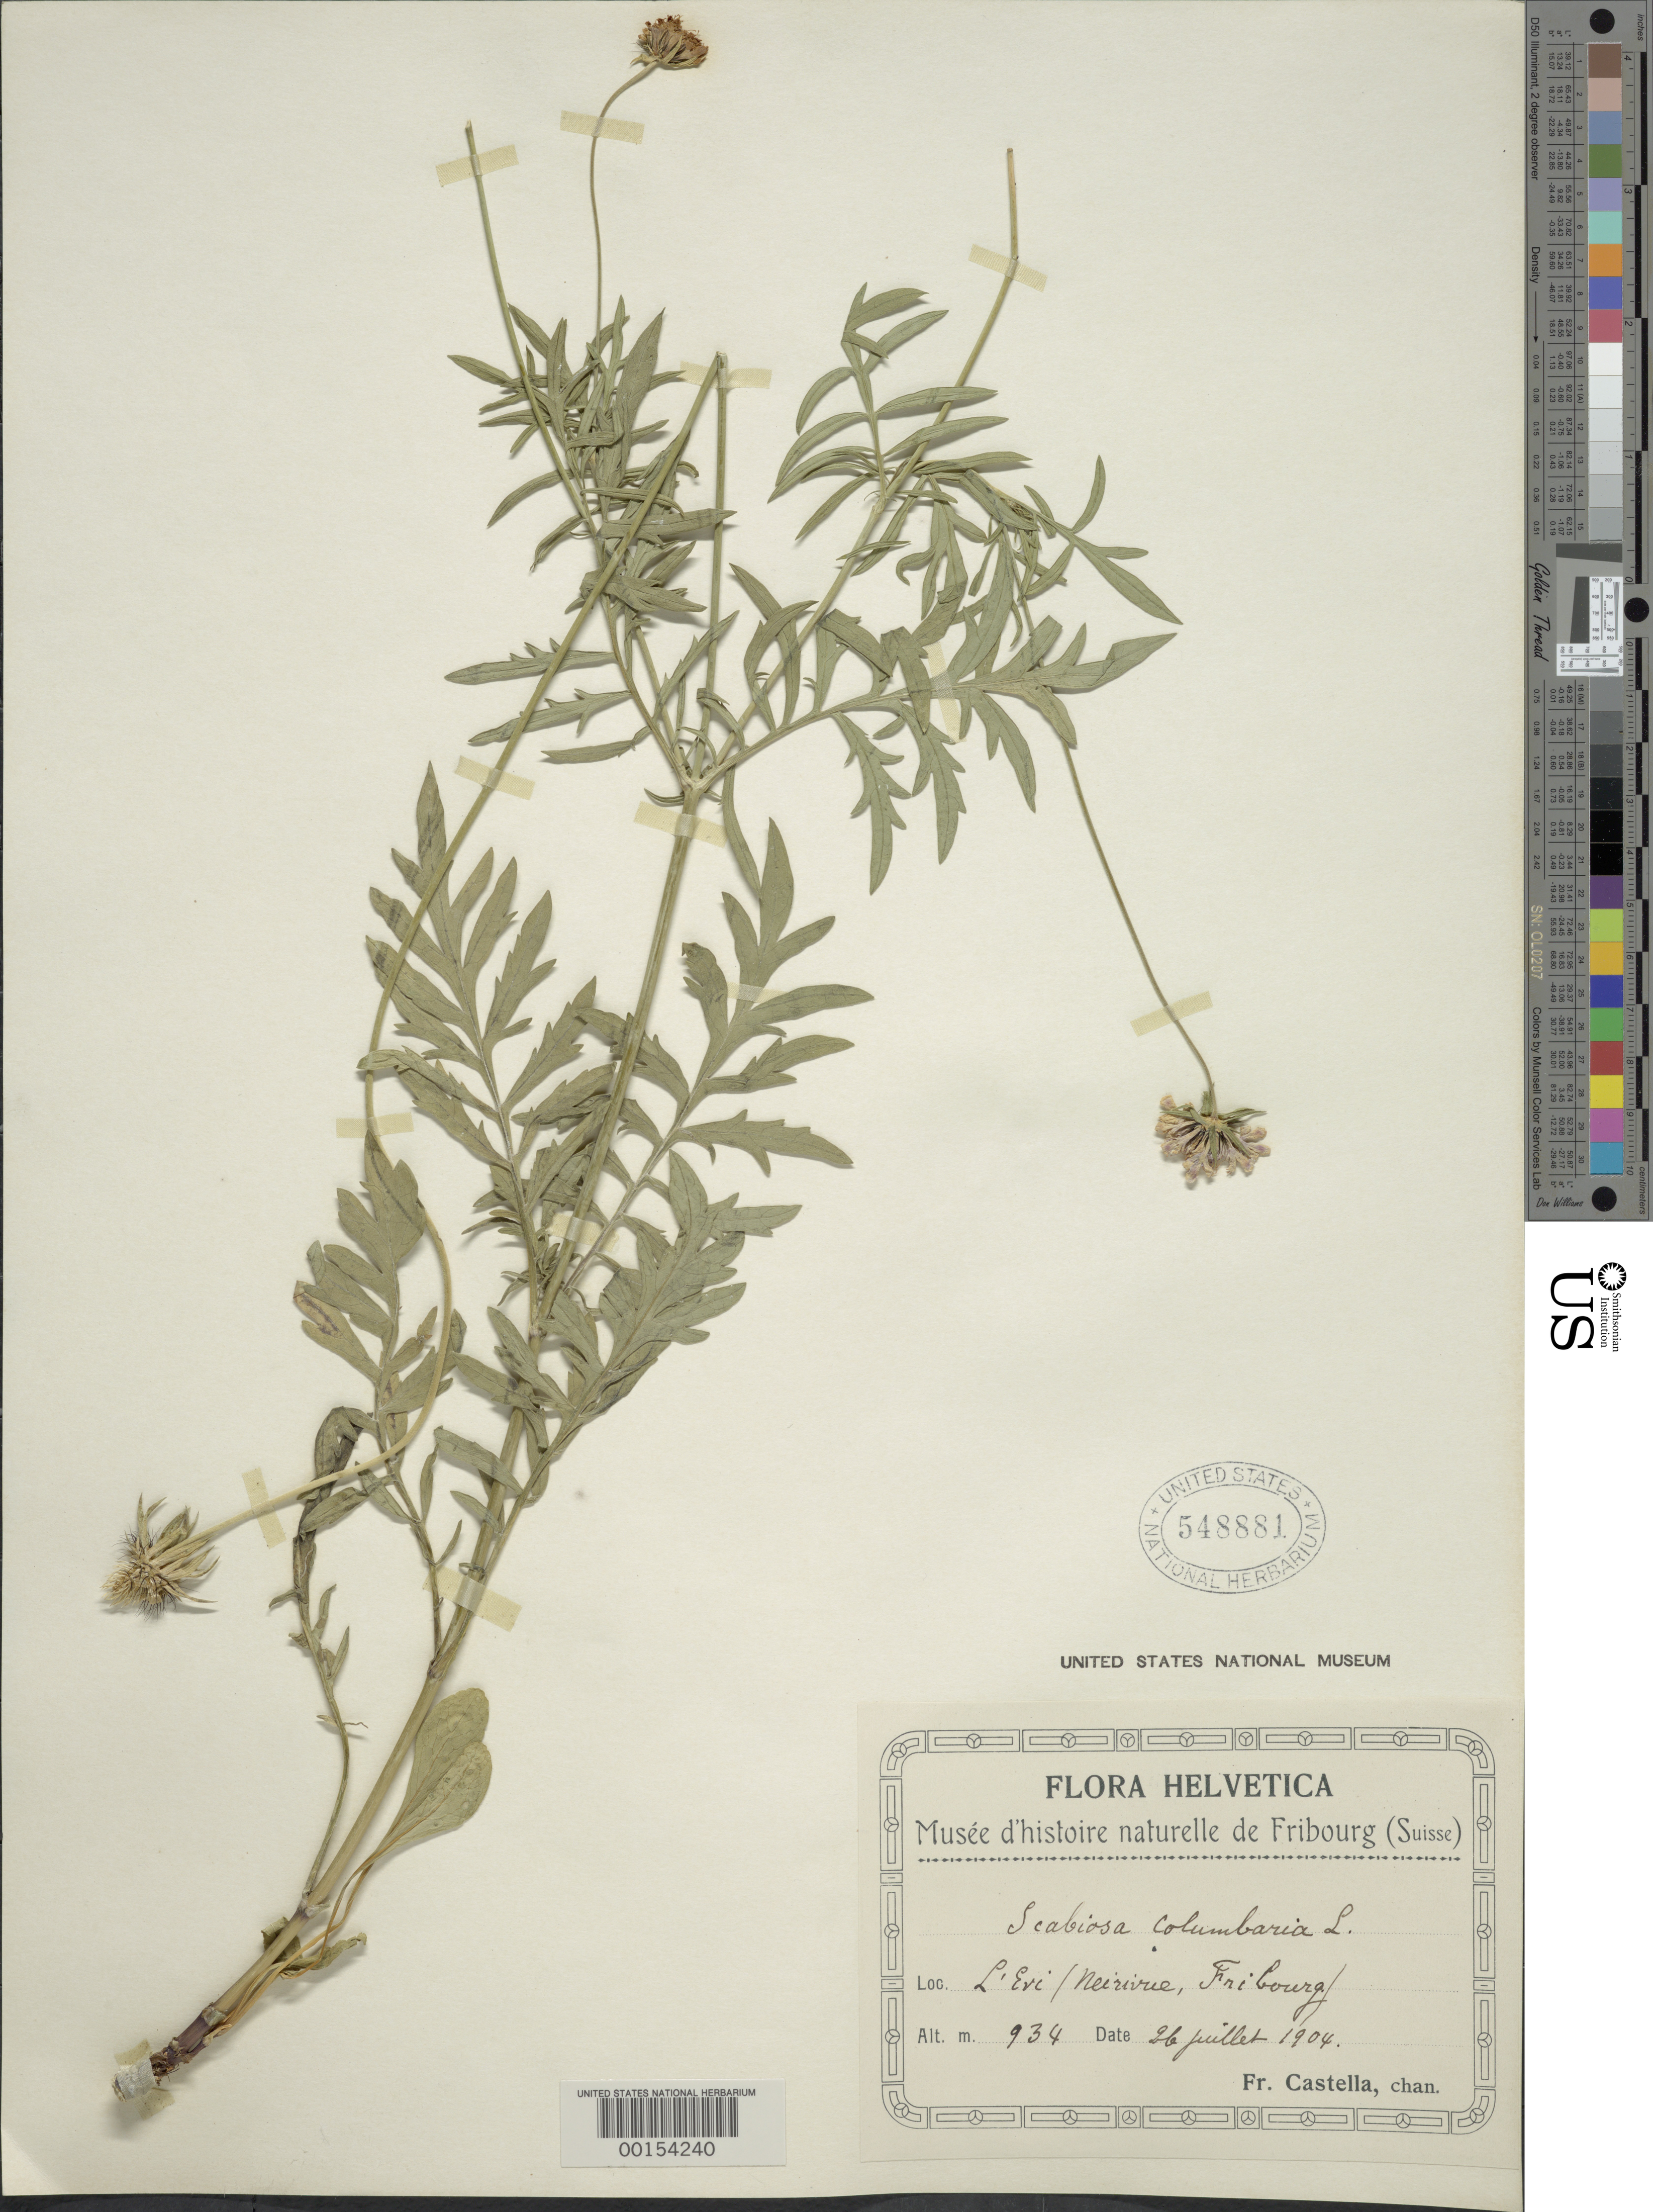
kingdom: Plantae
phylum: Tracheophyta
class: Magnoliopsida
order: Dipsacales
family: Caprifoliaceae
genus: Scabiosa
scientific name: Scabiosa columbaria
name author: L.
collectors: B. Castella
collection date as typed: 26 Jul 1904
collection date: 1904-07-26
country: Switzerland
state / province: Fribourg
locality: Fribourg, Neirivue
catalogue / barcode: US 548881